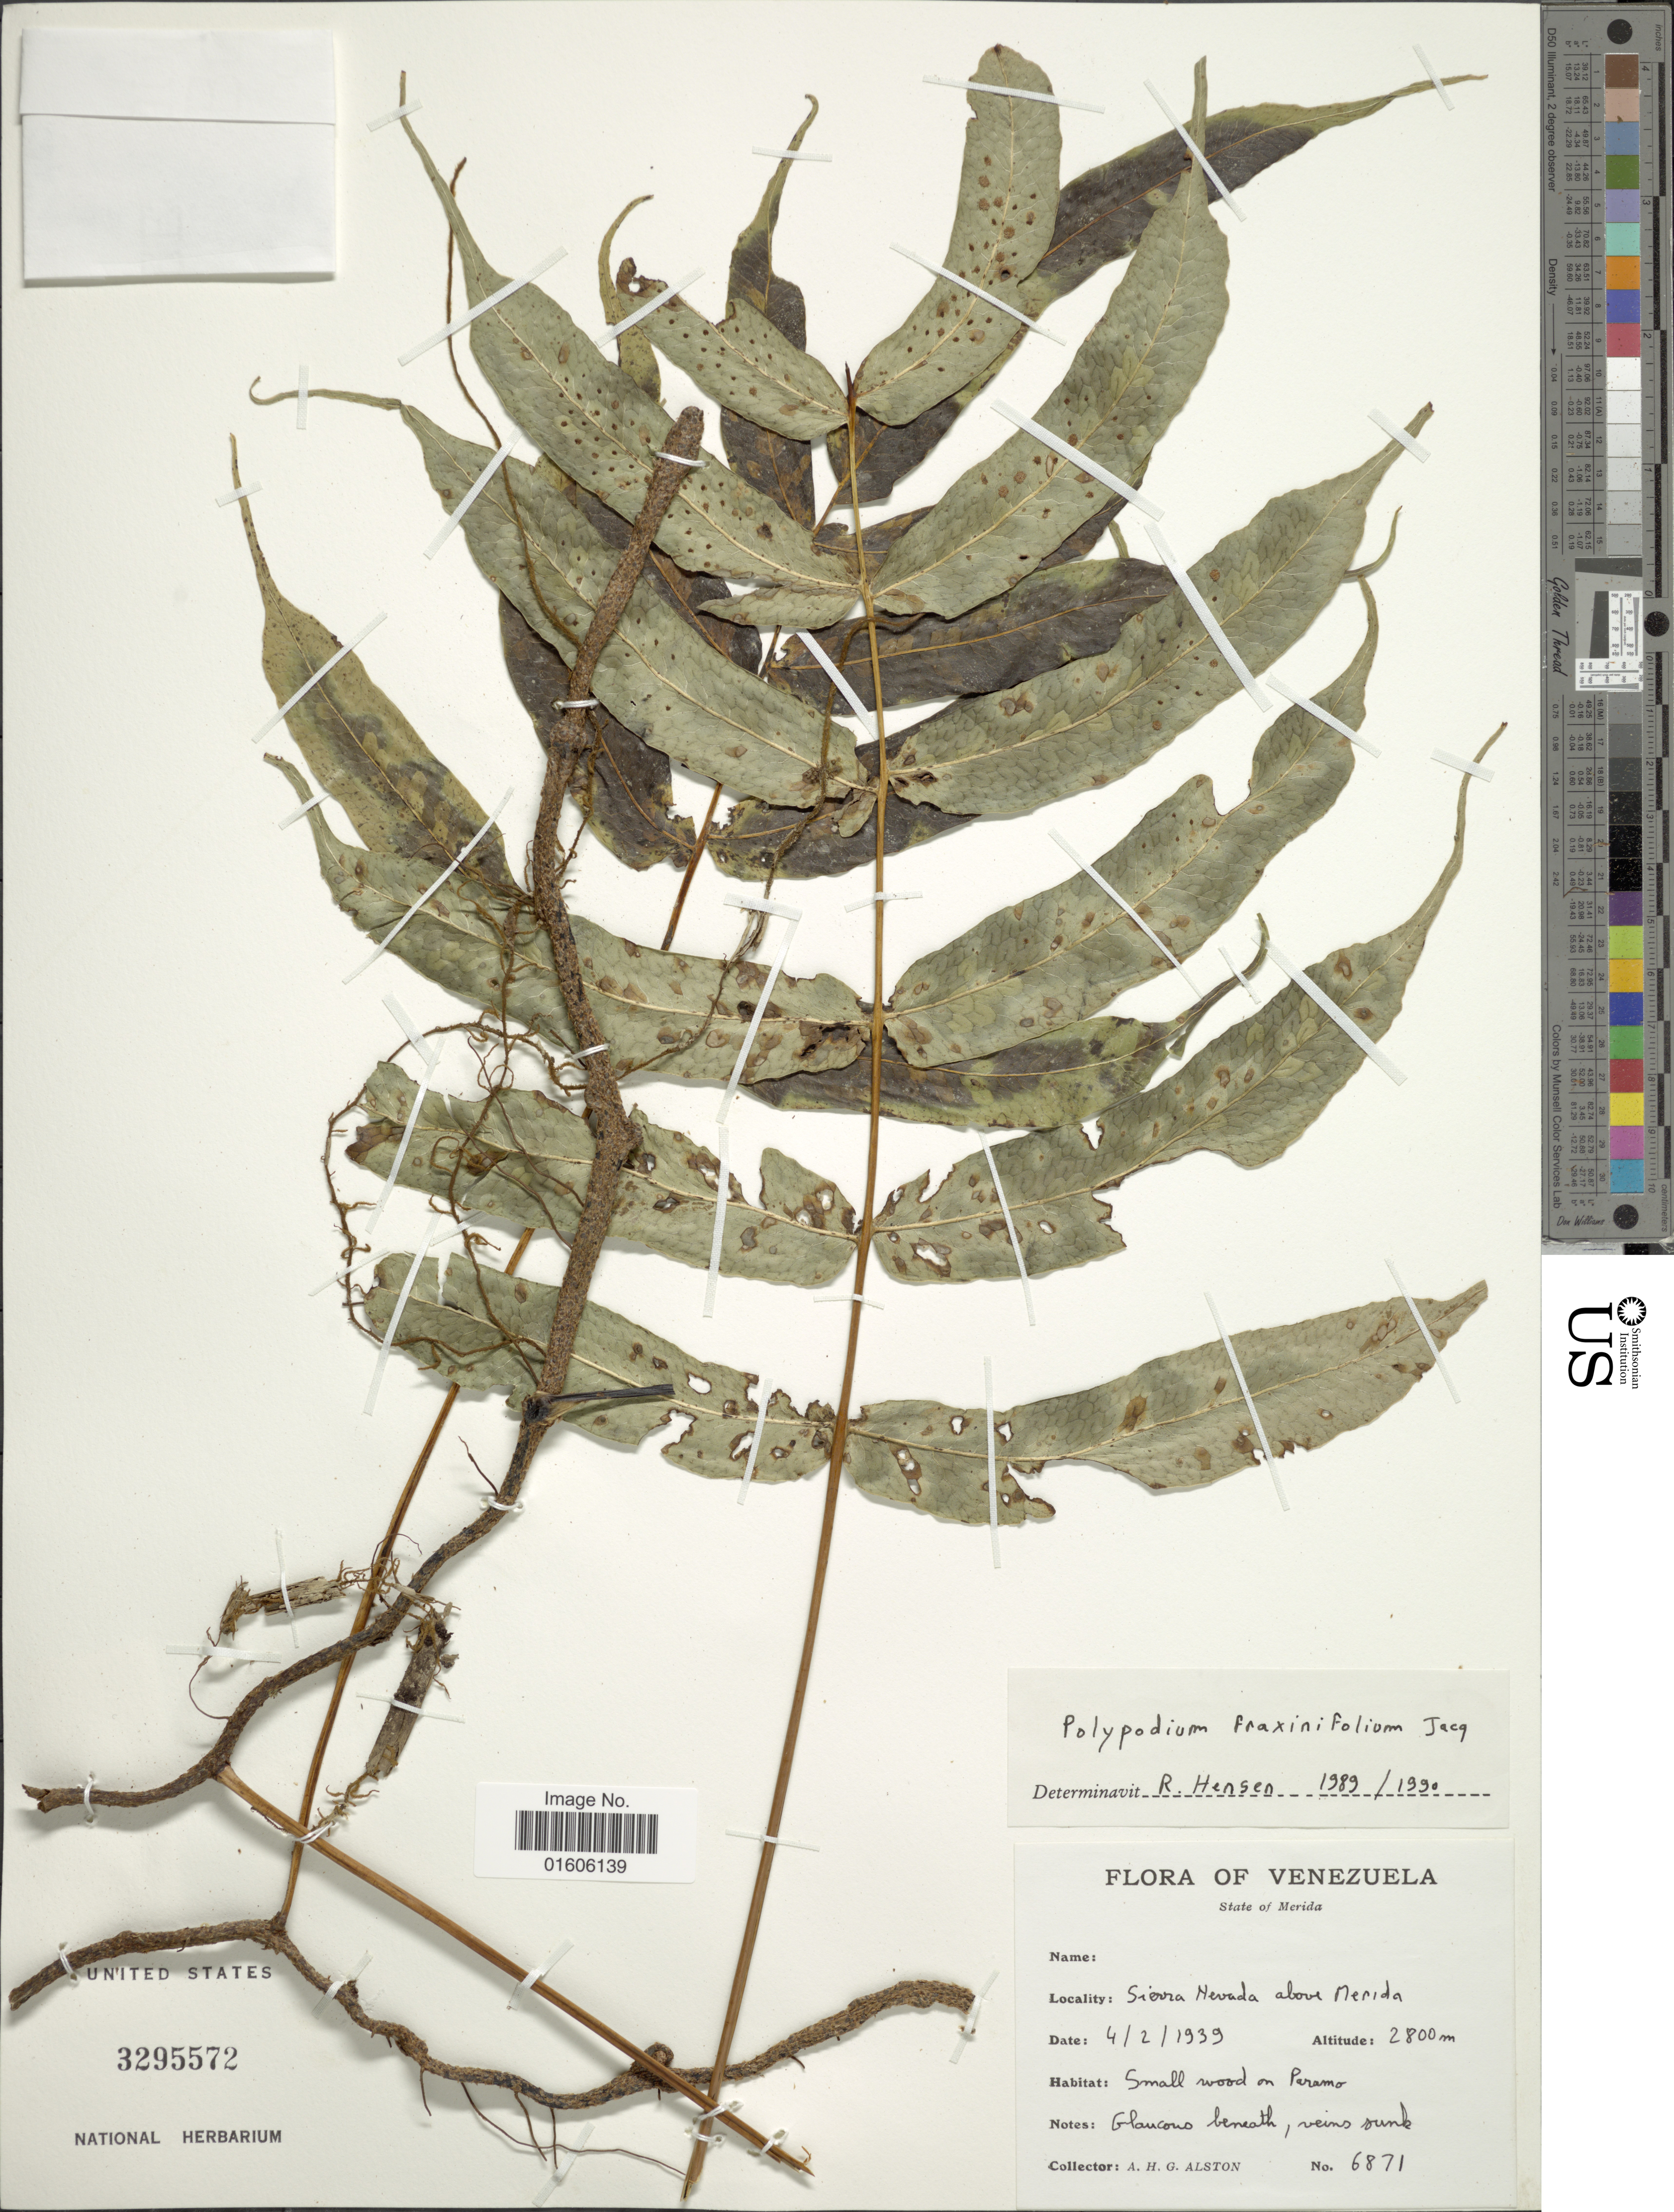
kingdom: Plantae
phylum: Tracheophyta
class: Polypodiopsida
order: Polypodiales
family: Polypodiaceae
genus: Serpocaulon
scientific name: Serpocaulon fraxinifolium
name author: (Jacq.) A.R. Sm.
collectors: A. H. Alston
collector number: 6871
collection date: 1939-02-04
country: Venezuela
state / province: Mérida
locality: State of Merida. Sierra Nevada above Merida.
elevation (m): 2800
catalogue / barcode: US 3295572